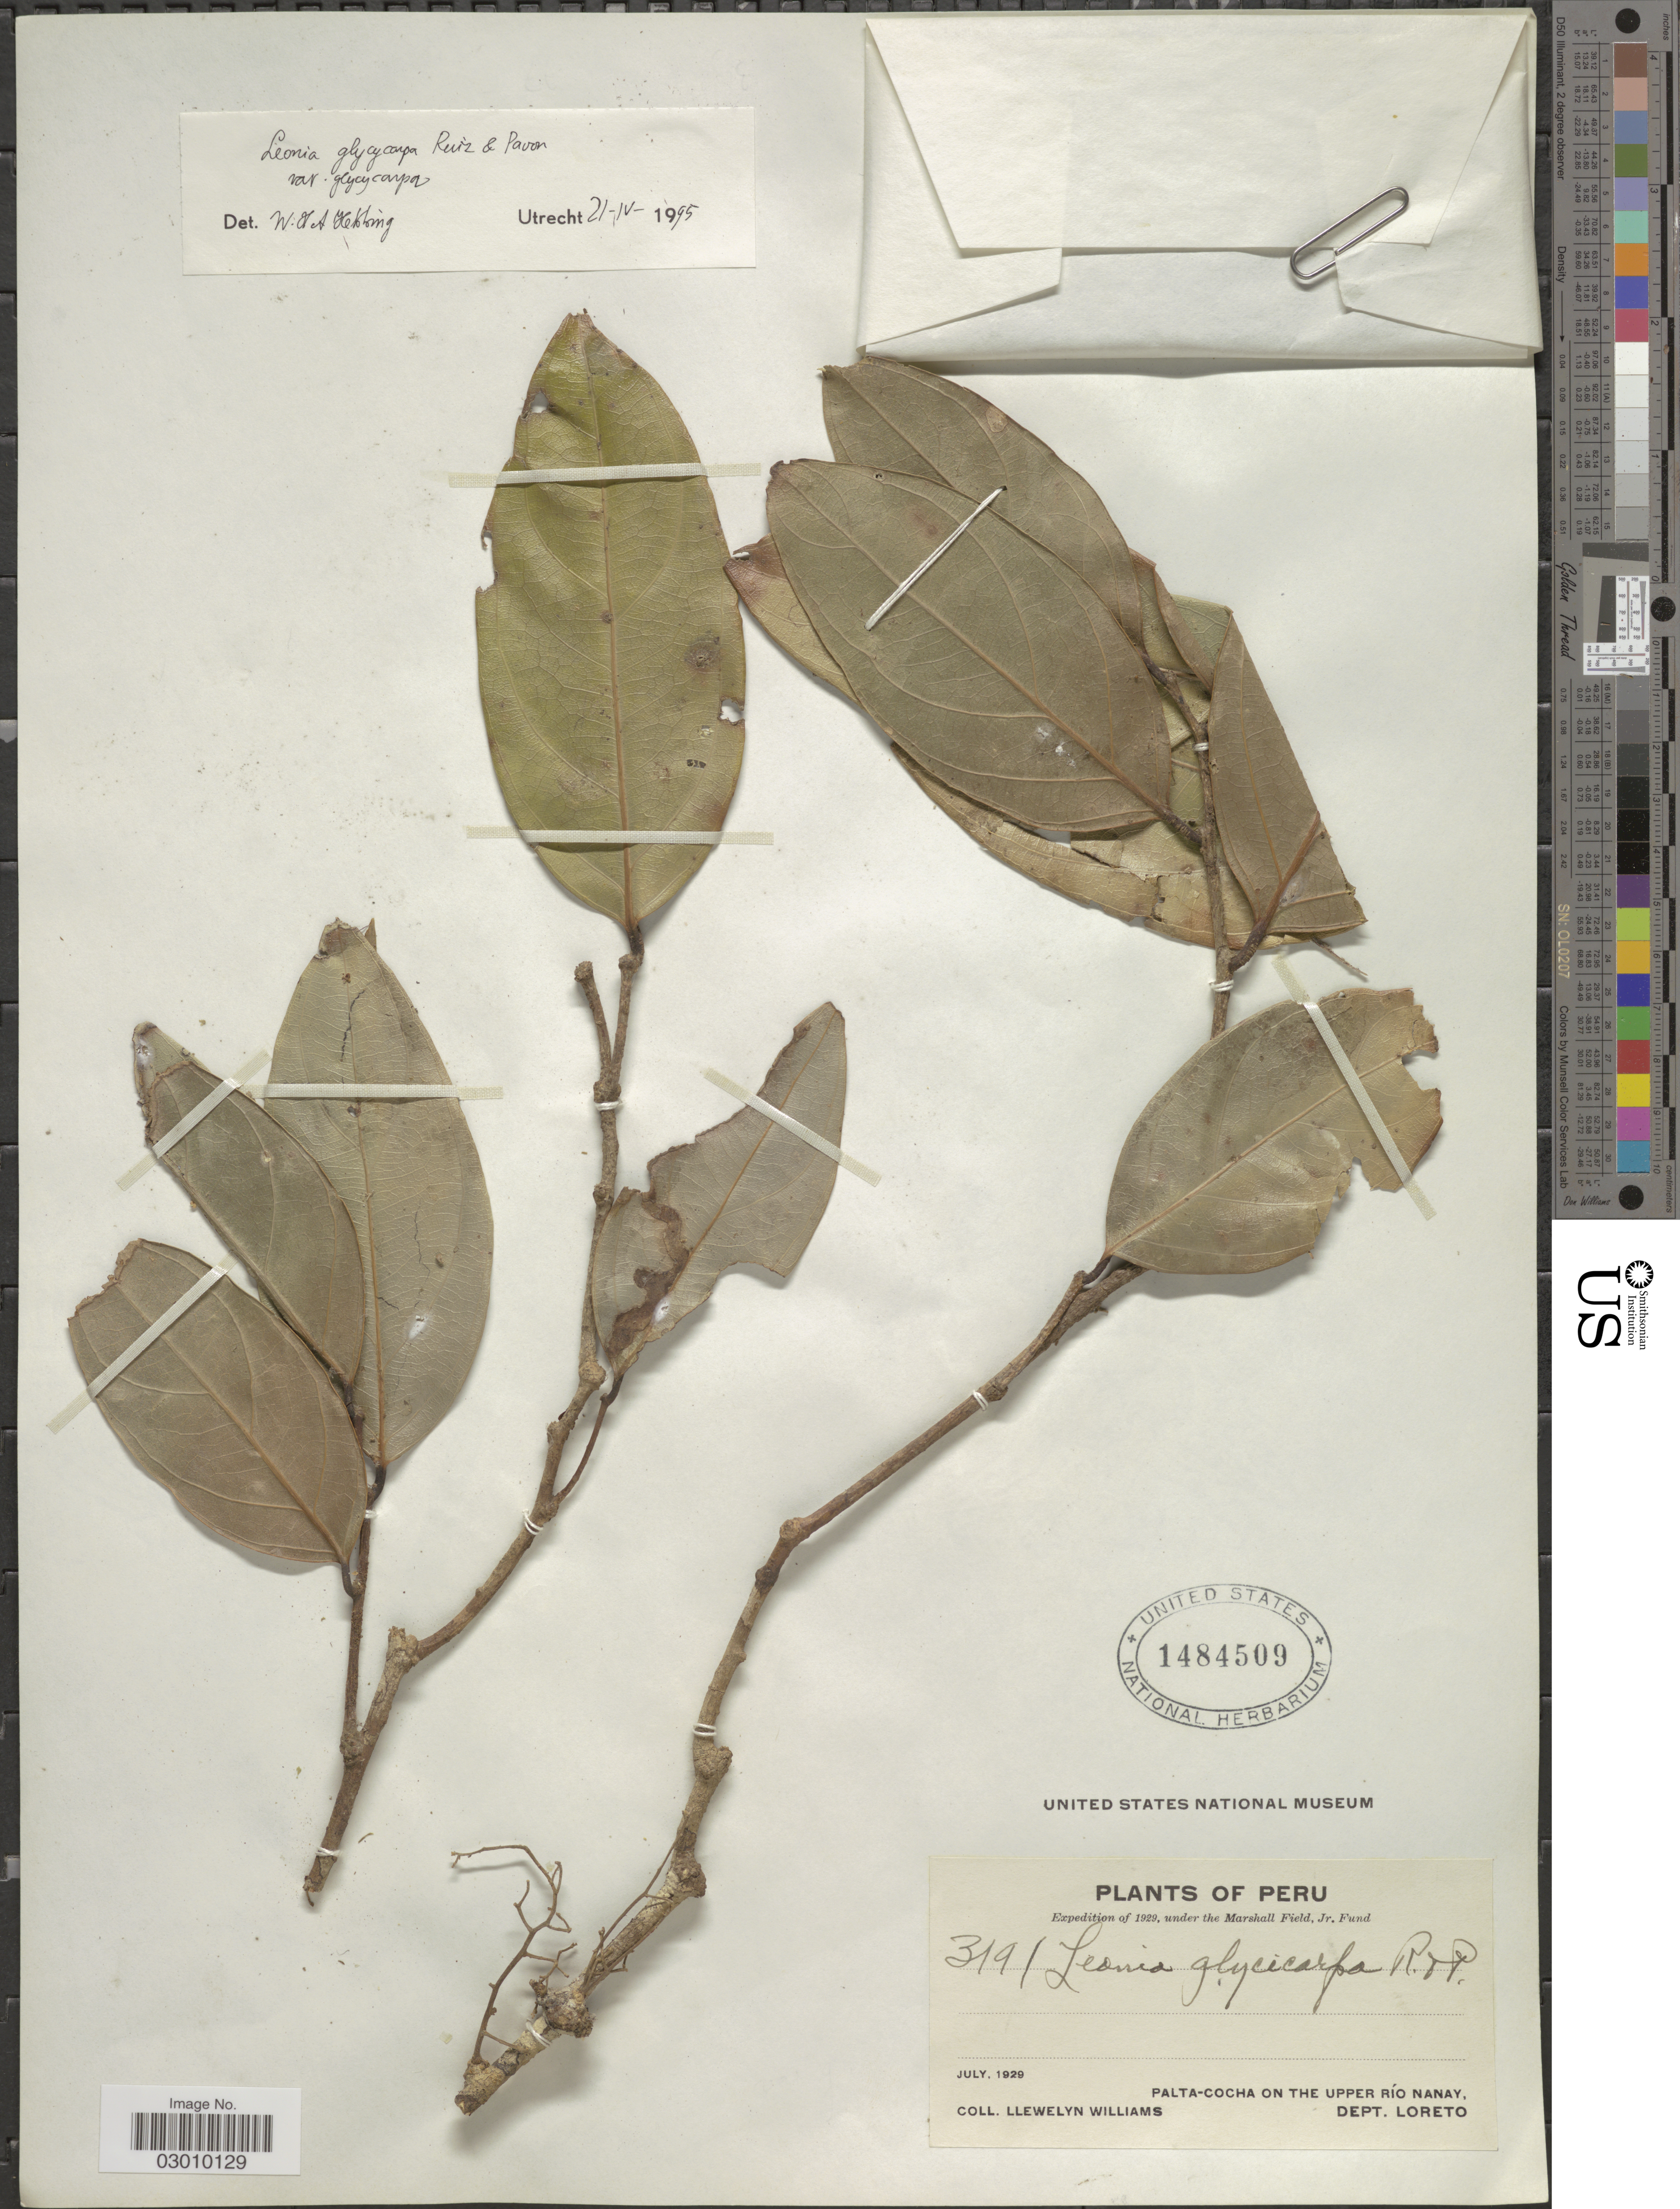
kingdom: Plantae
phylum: Tracheophyta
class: Magnoliopsida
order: Malpighiales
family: Violaceae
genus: Leonia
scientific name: Leonia glycycarpa var. glycycarpa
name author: Ruiz & Pav.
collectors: Ll. Williams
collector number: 3191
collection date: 1929-07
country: Peru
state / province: Loreto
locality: Plata-Cocha on The Upper Río Nanay, Dept. Loreto.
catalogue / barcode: US 1484509